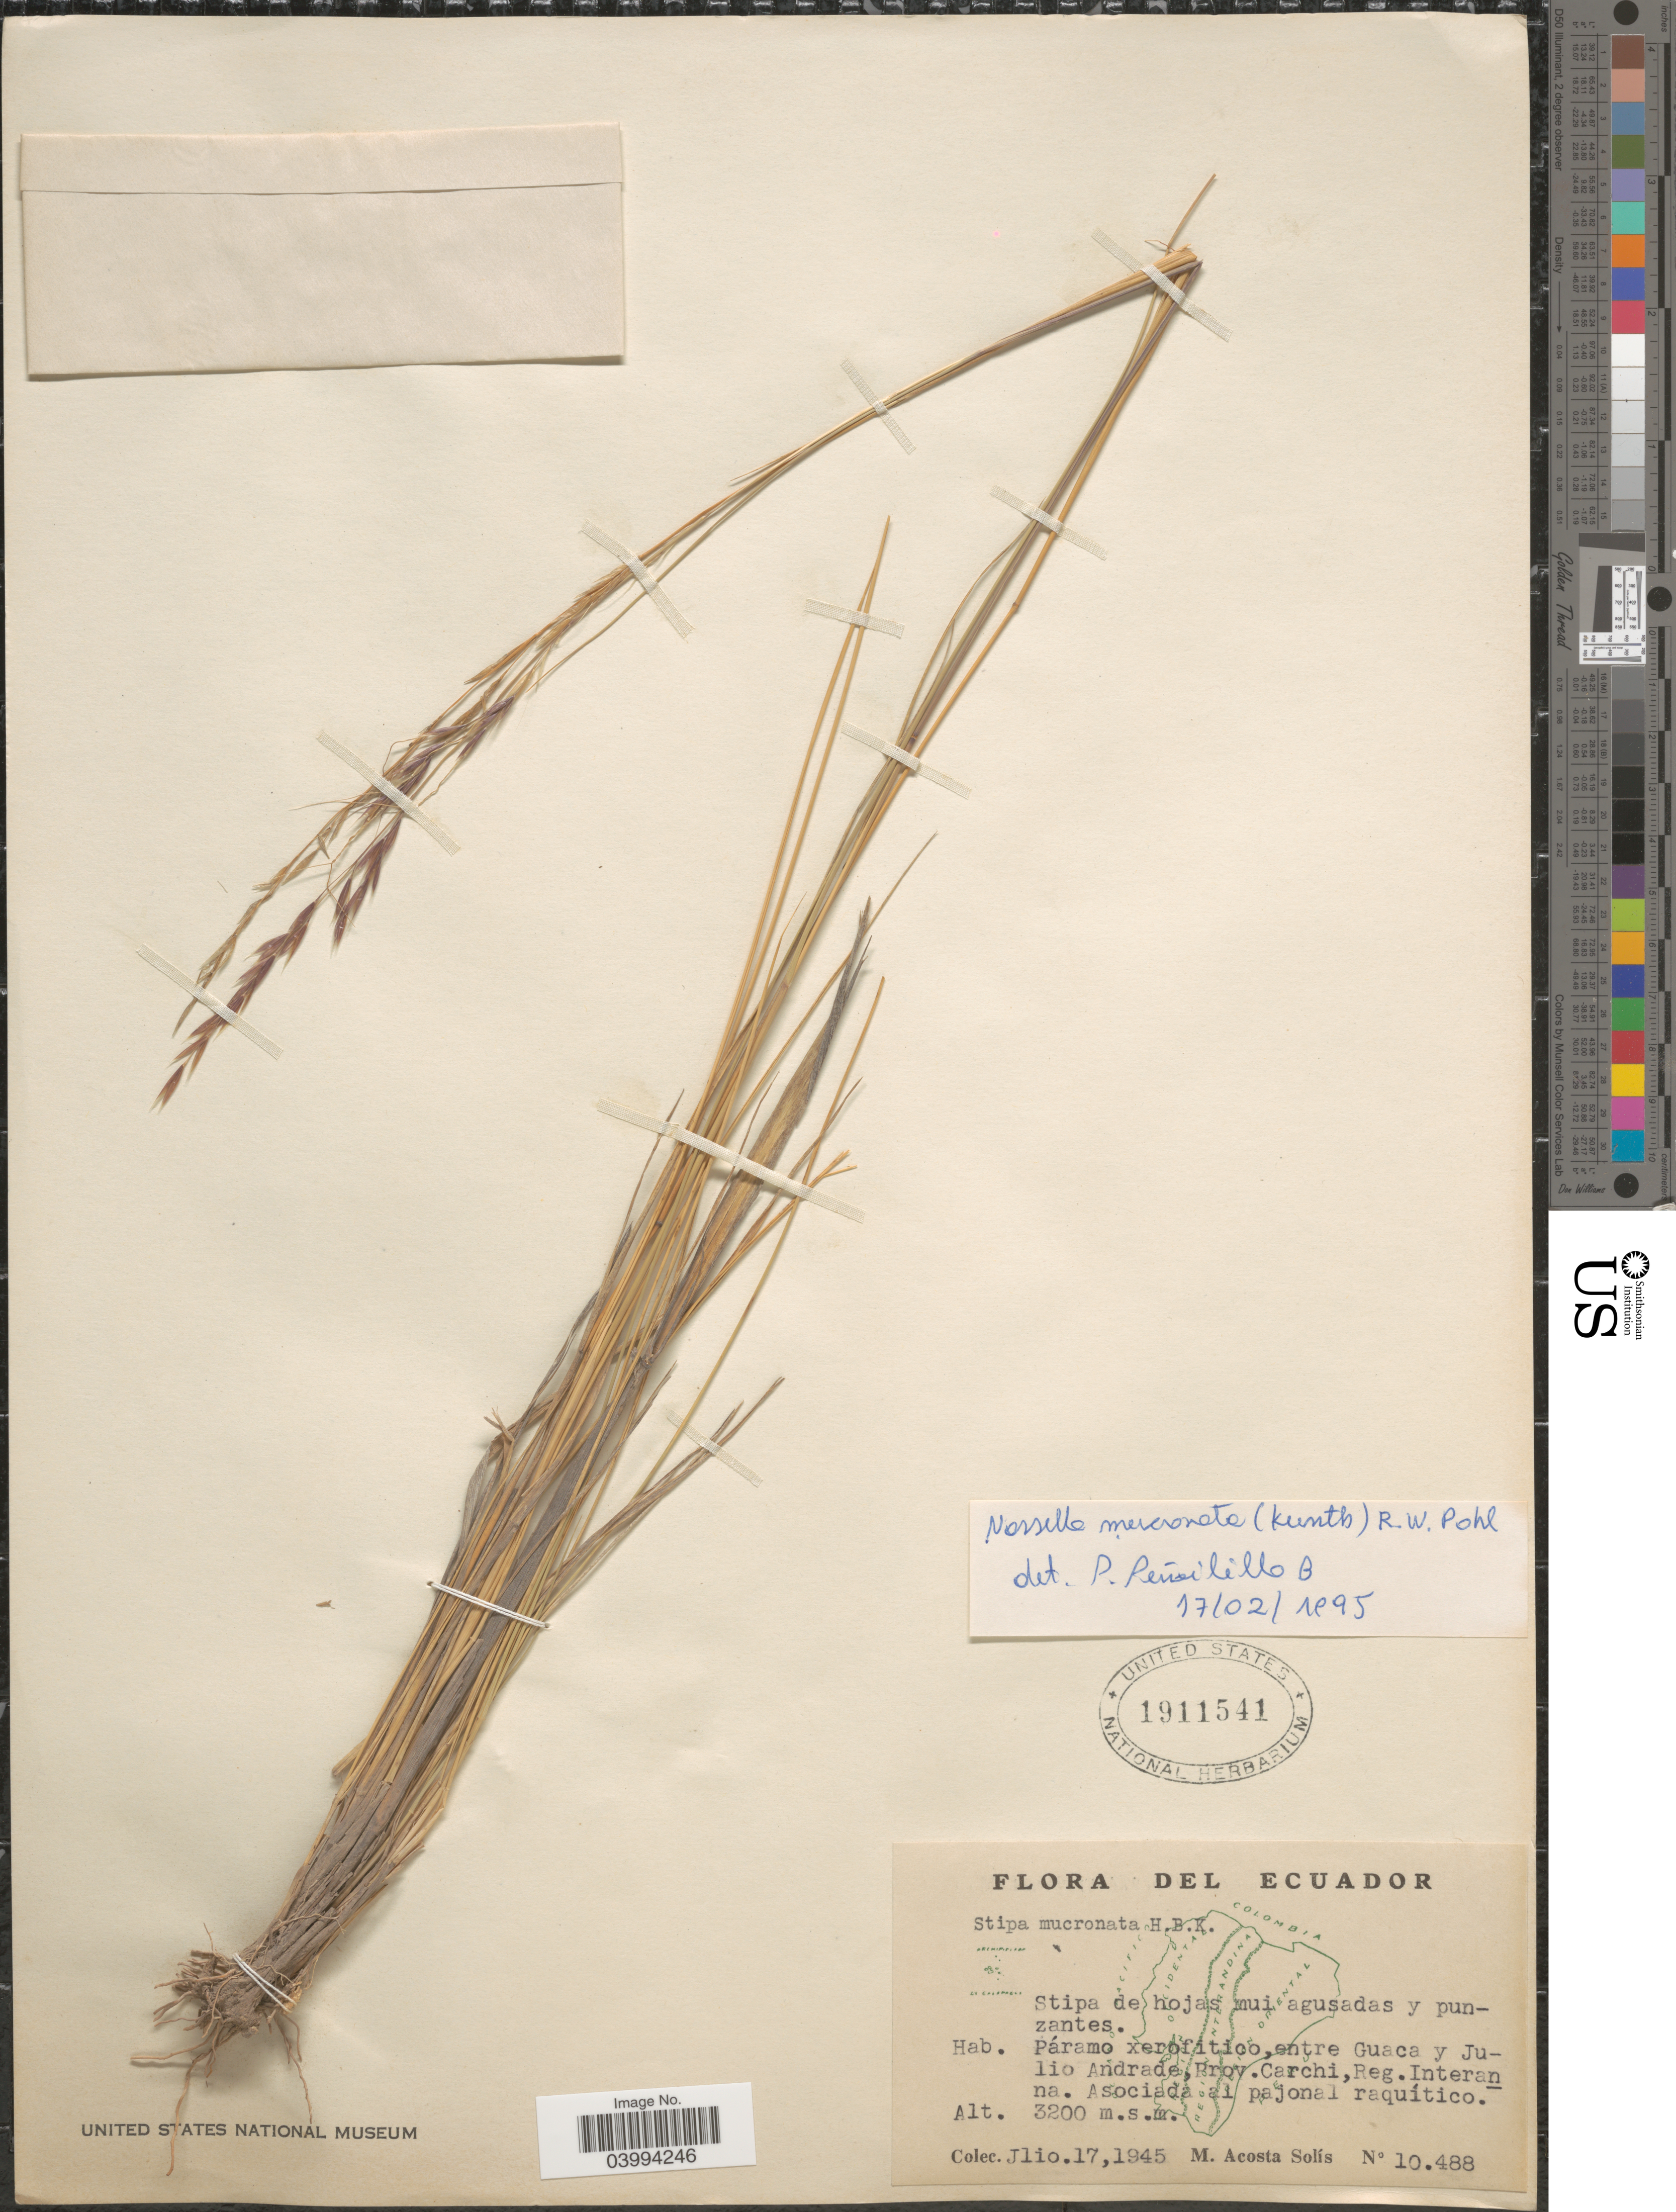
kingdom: Plantae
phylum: Tracheophyta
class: Liliopsida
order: Poales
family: Poaceae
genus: Nassella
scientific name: Nassella mucronata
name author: (Kunth) R.W. Pohl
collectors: M. Acosta Solis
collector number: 10488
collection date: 1945-07-17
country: Ecuador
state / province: Carchi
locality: Páramo xerofitico, entre Guaca y Julio Andrade, Reg. Interanna.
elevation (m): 3200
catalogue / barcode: US 1911541